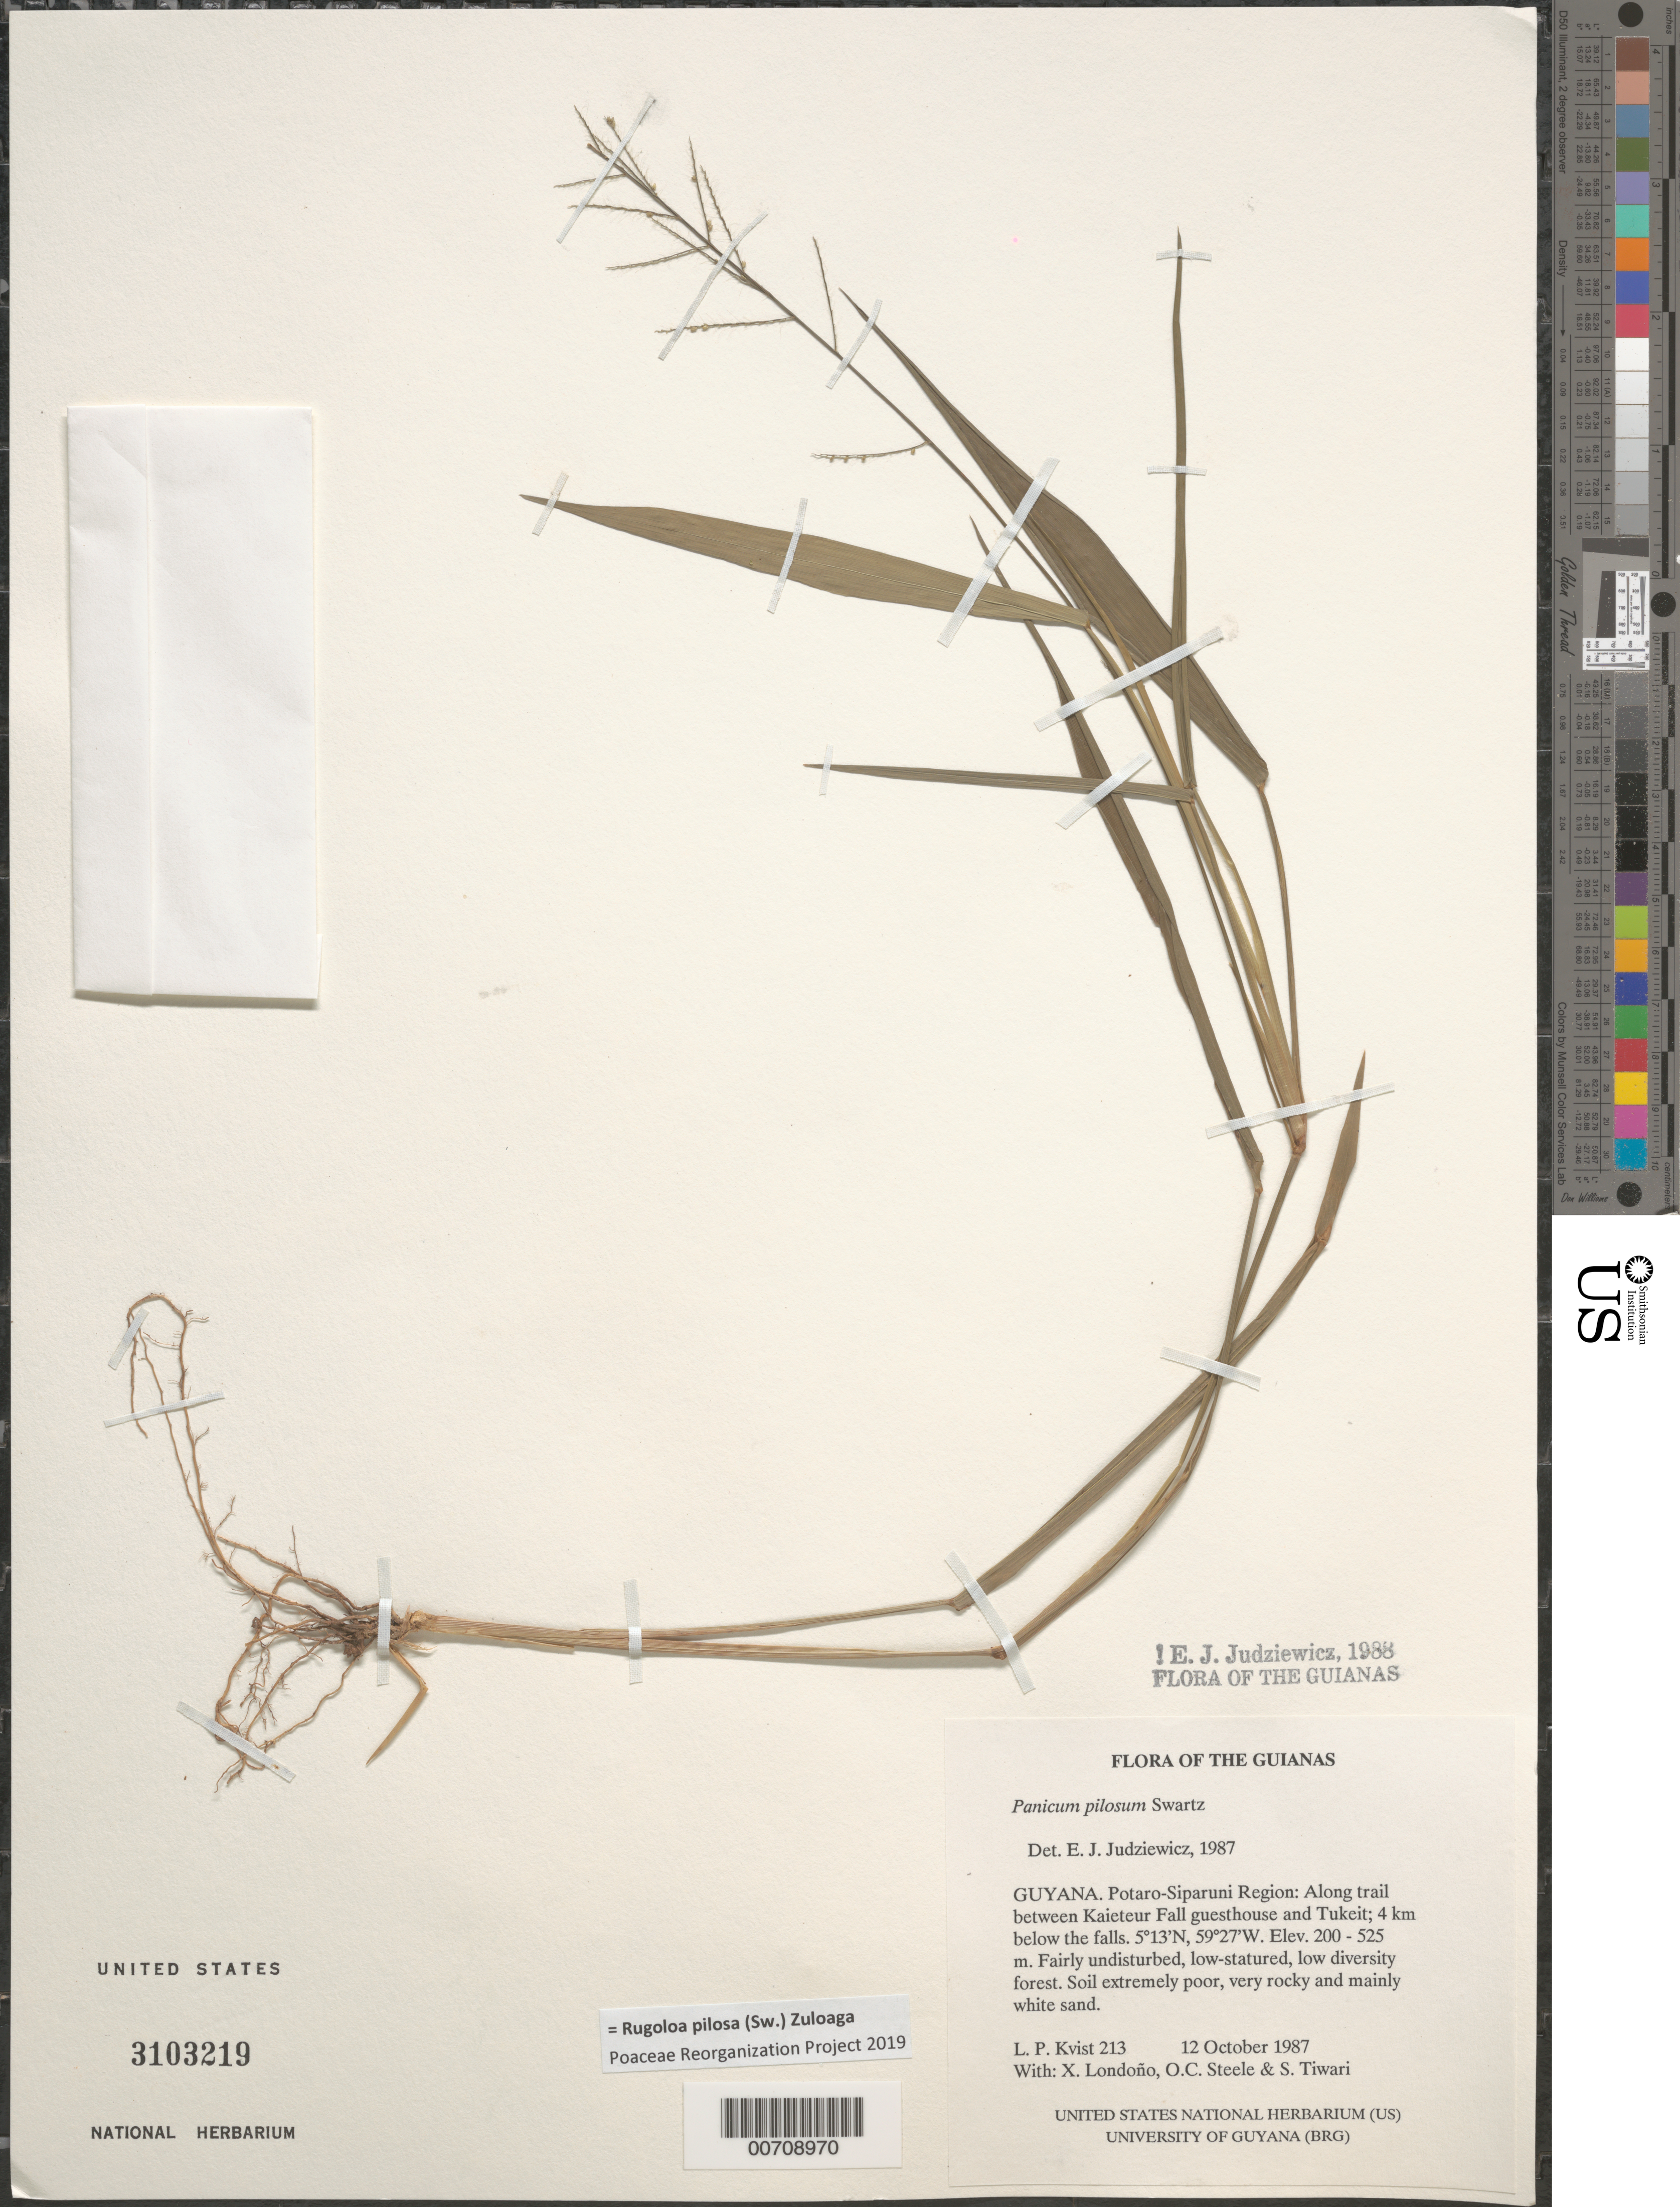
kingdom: Plantae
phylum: Tracheophyta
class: Liliopsida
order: Poales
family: Poaceae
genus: Panicum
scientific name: Panicum pilosum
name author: Sw.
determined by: Judziewicz, E. J.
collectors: L. P. Kvist, X. Londoño, O. C. Steele & S. Tiwari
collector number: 213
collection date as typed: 12 October 1987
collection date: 1987-10-12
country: Guyana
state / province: Potaro-Siparuni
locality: Along trail between Kaieteur Fall guesthouse and Tukeit; 4 km below the falls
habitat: Fairly undisturbed, low-statured, low diversity forest. Soil extremely poor, very rocky and mainly white sand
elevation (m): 200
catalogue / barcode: US 3103219